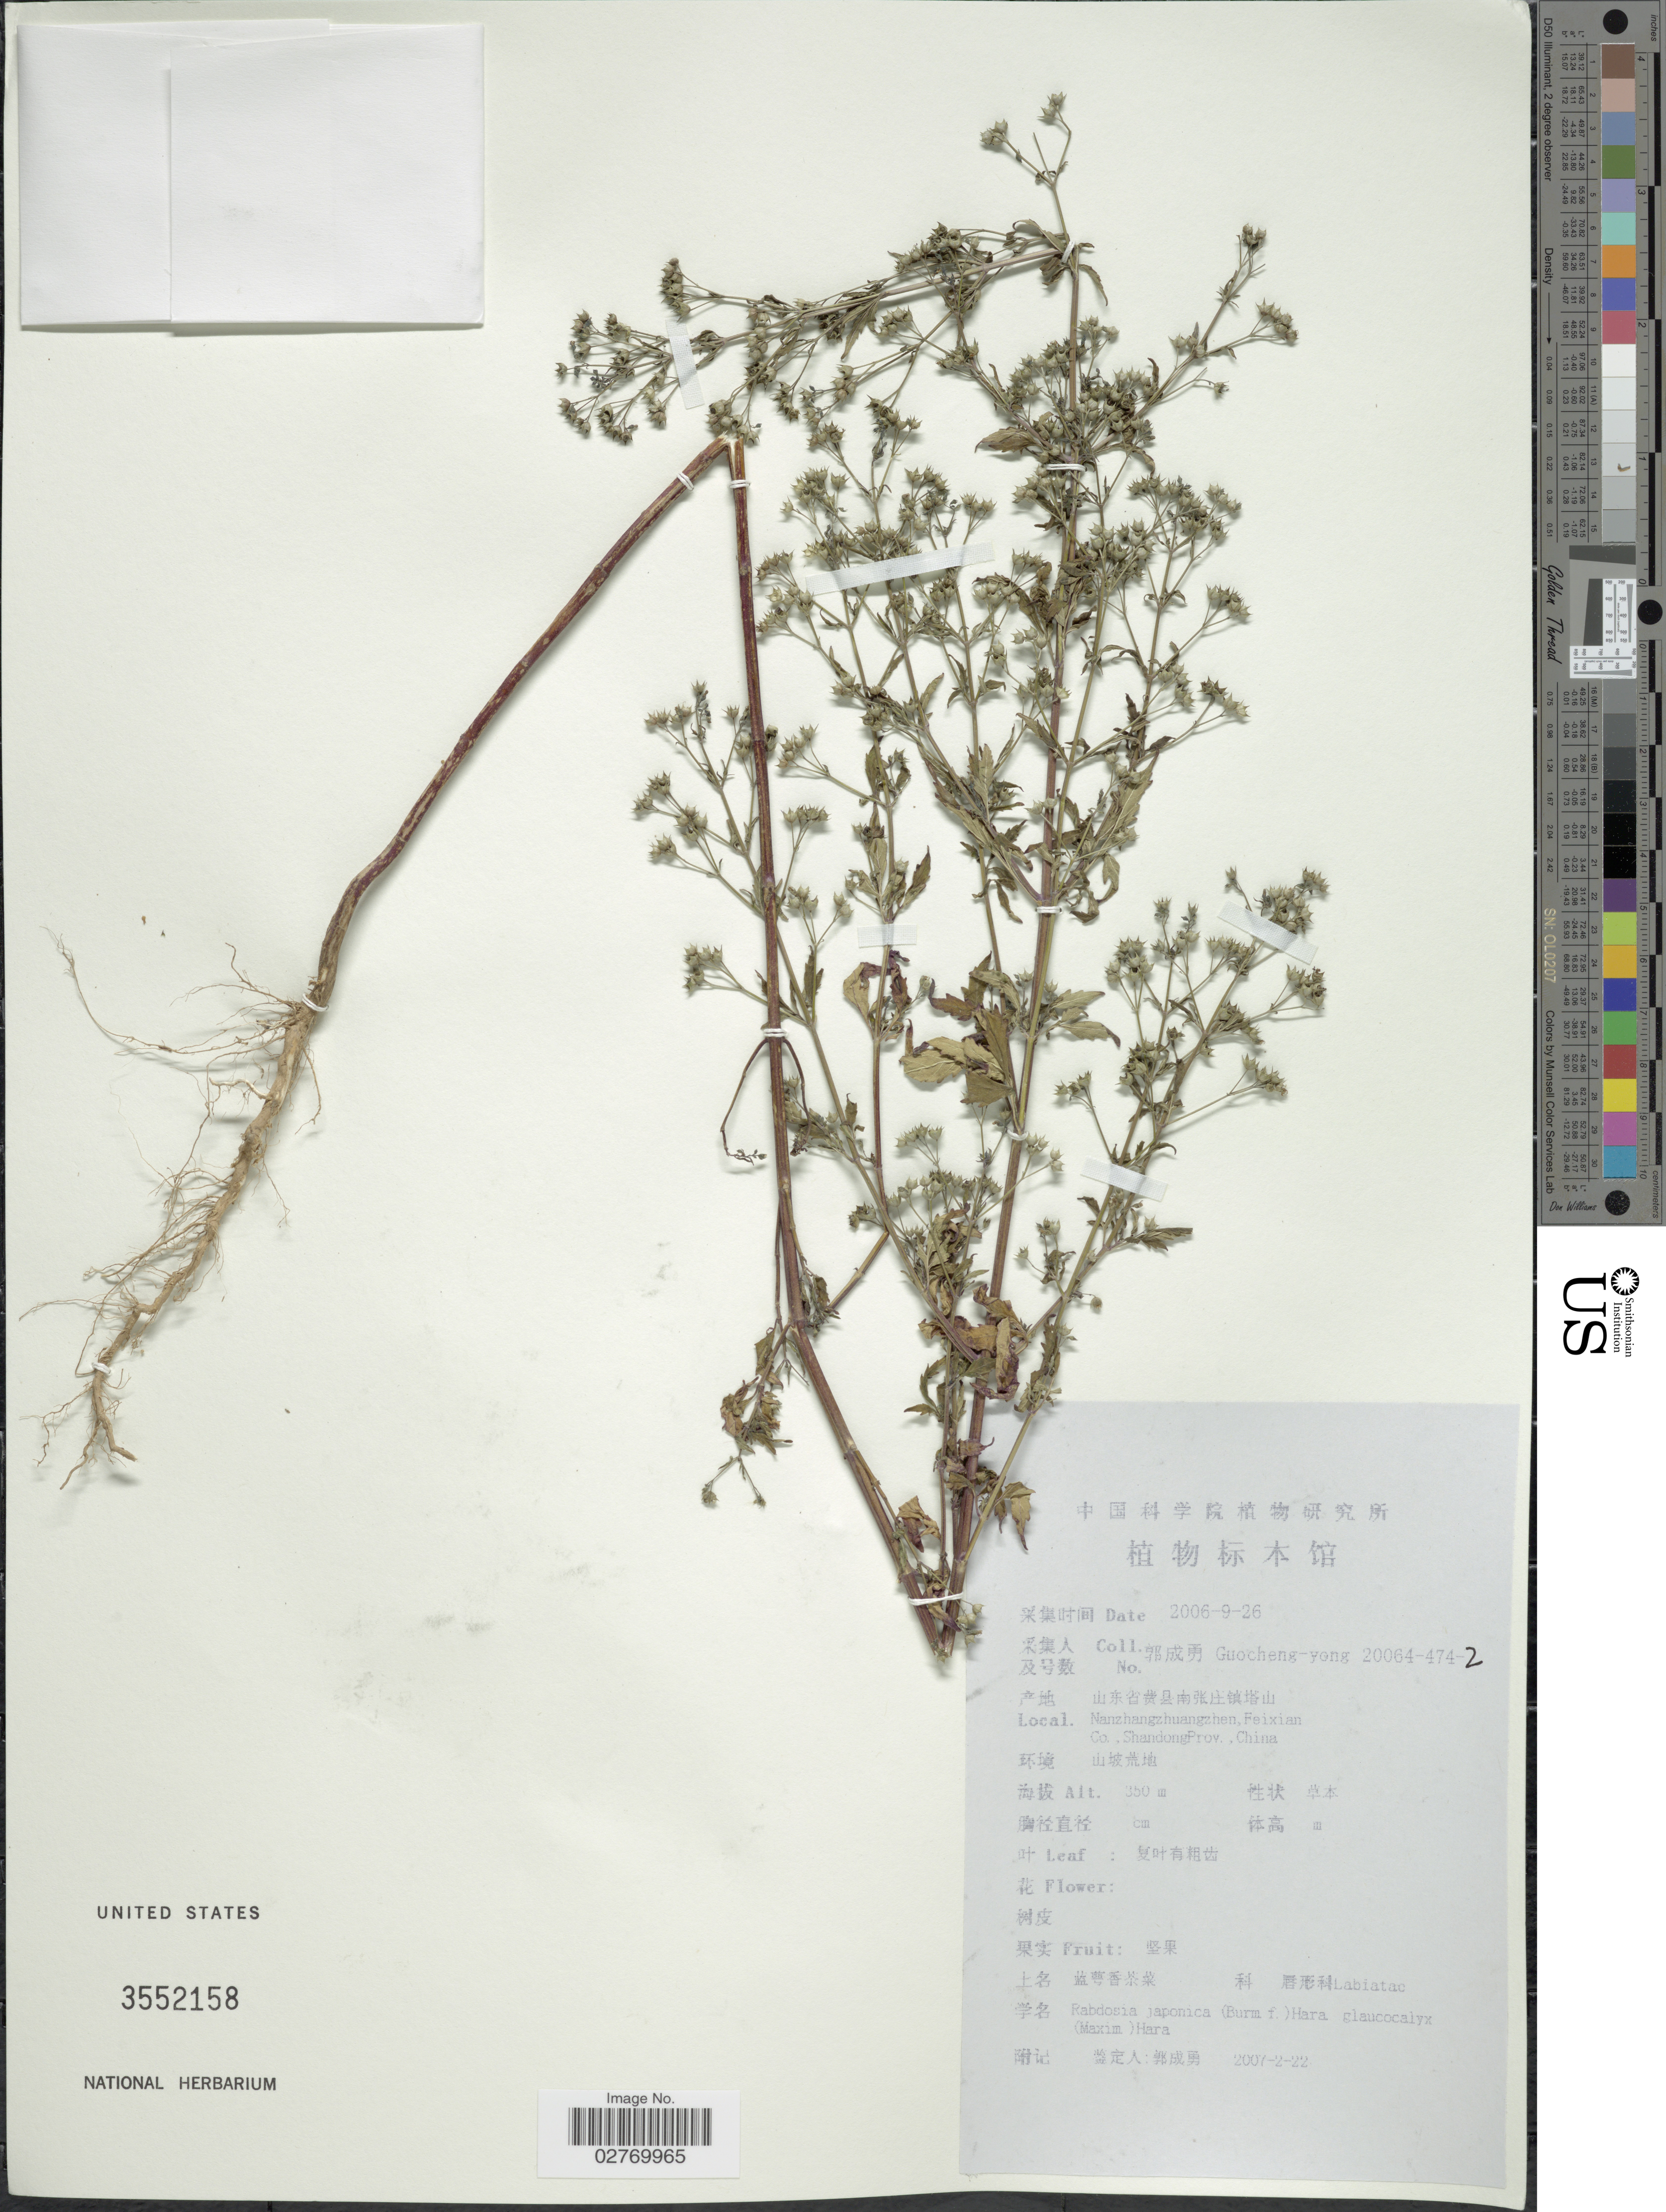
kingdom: Plantae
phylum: Tracheophyta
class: Magnoliopsida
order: Lamiales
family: Lamiaceae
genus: Scutellaria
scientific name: Scutellaria japonica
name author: Burm. f.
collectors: Guo cheng-yong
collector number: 20064-474-2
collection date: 2006-09-26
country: China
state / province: Shandong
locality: Nanzhangzhuangzhen, Feixian Co.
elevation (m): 350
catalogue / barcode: US 3552158